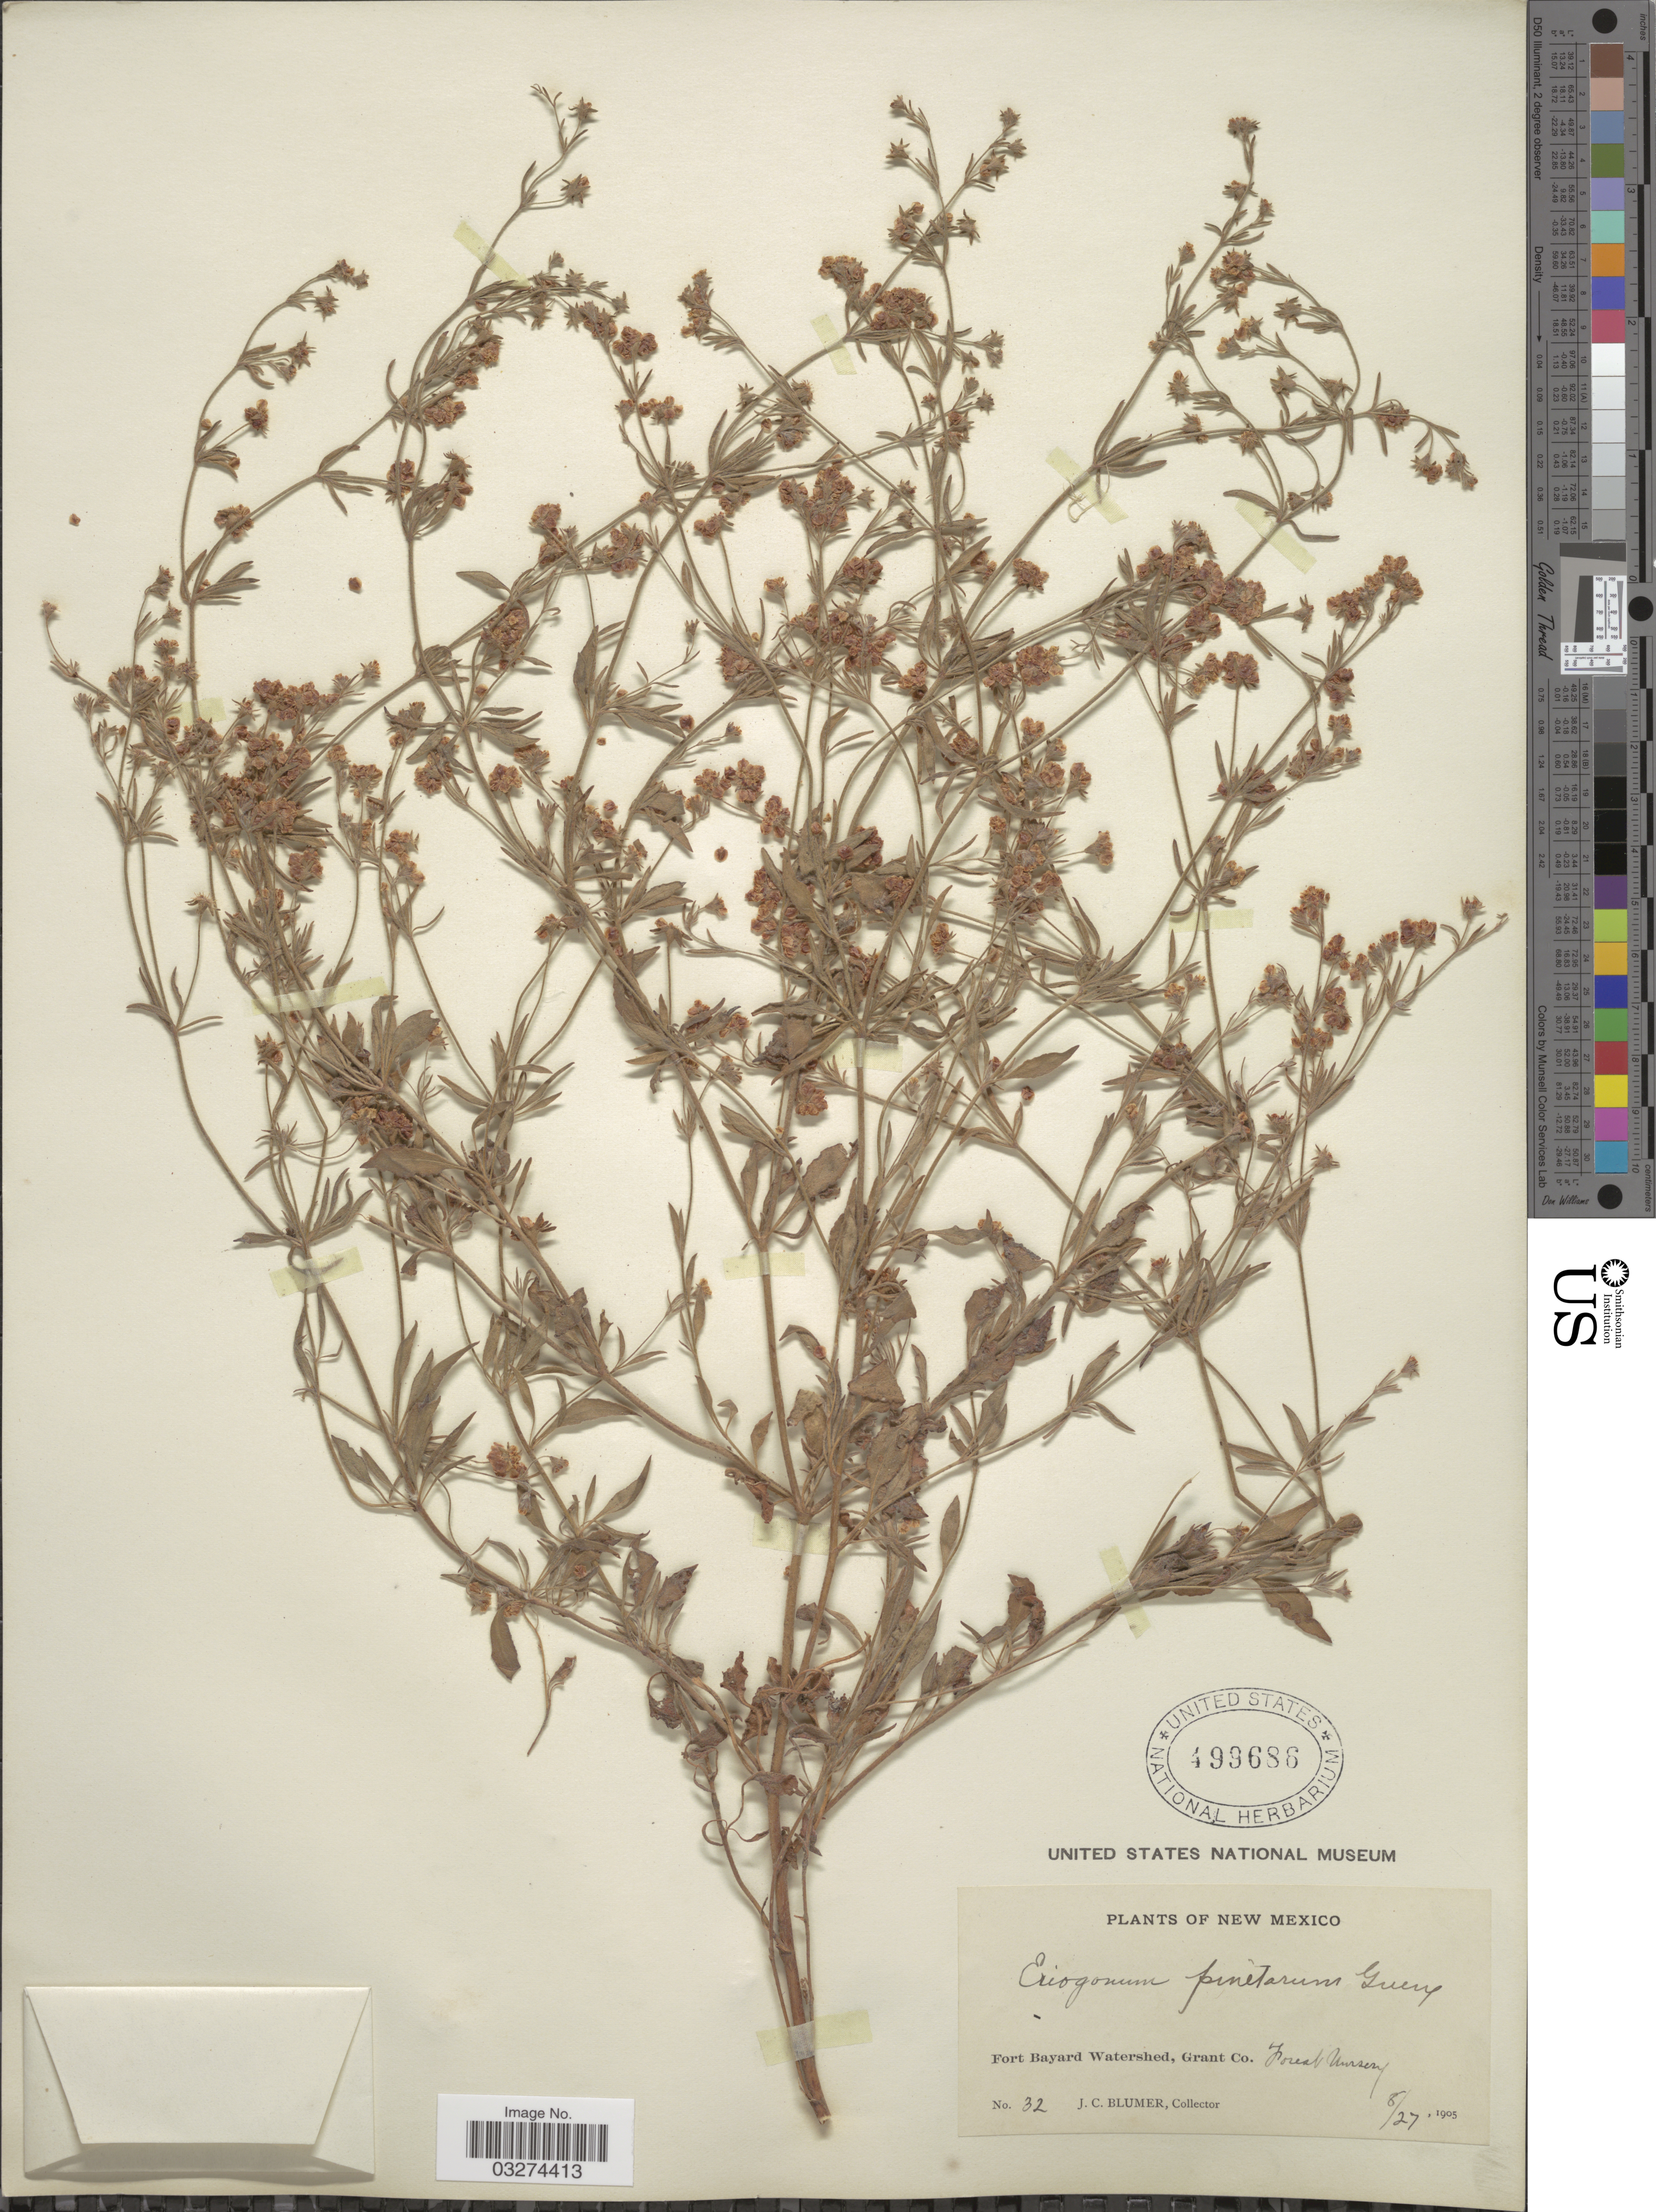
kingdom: Plantae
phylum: Tracheophyta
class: Magnoliopsida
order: Caryophyllales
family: Polygonaceae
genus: Eriogonum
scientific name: Eriogonum abertianum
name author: Torr.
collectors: J. C. Blumer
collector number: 32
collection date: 1905-08-27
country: United States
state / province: New Mexico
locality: Fort Bayard Watershed, Grant Co., Forest Nursery.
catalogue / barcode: US 499686